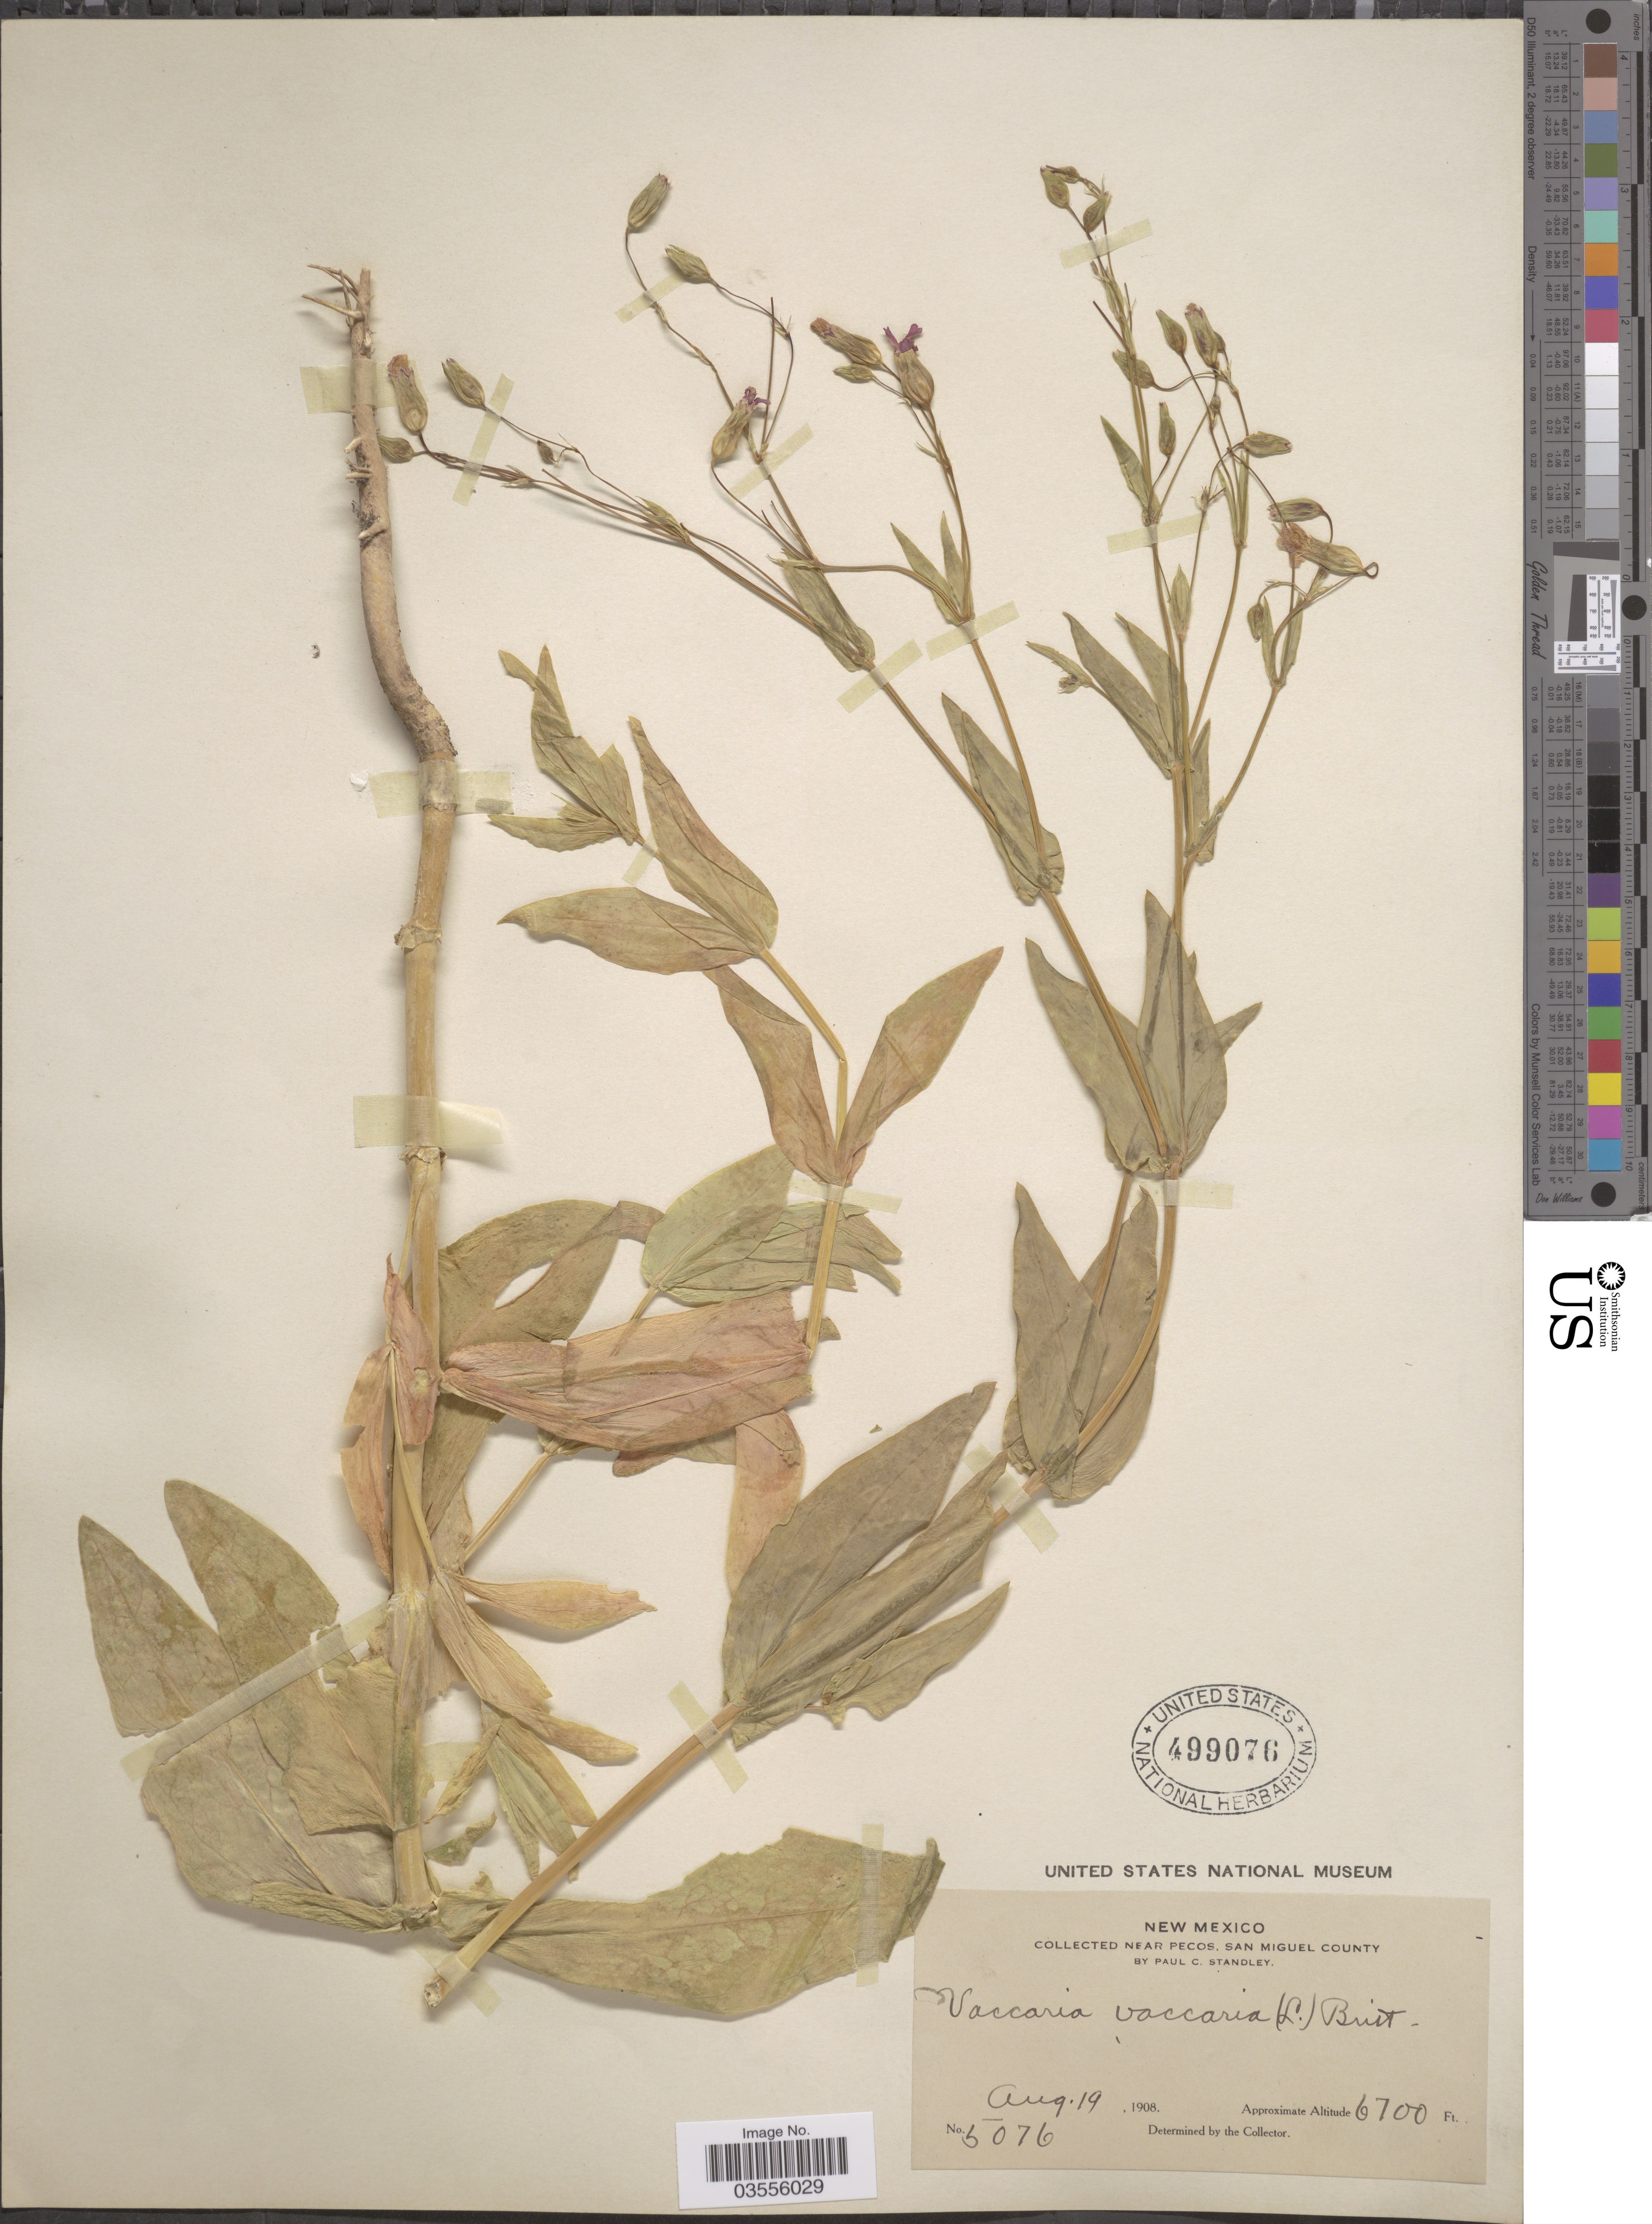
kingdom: Plantae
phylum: Tracheophyta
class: Magnoliopsida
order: Caryophyllales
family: Caryophyllaceae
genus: Gypsophila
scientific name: Gypsophila vaccaria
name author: (L.) Sm.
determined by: Strong, M. T., (US), Smithsonian Institution - National Museum of Natural History (UNITED STATES)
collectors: P. C. Standley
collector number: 5076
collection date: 1908-08-19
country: United States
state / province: New Mexico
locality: Near Pecos, San Miguel County.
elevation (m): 2042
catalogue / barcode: US 499076